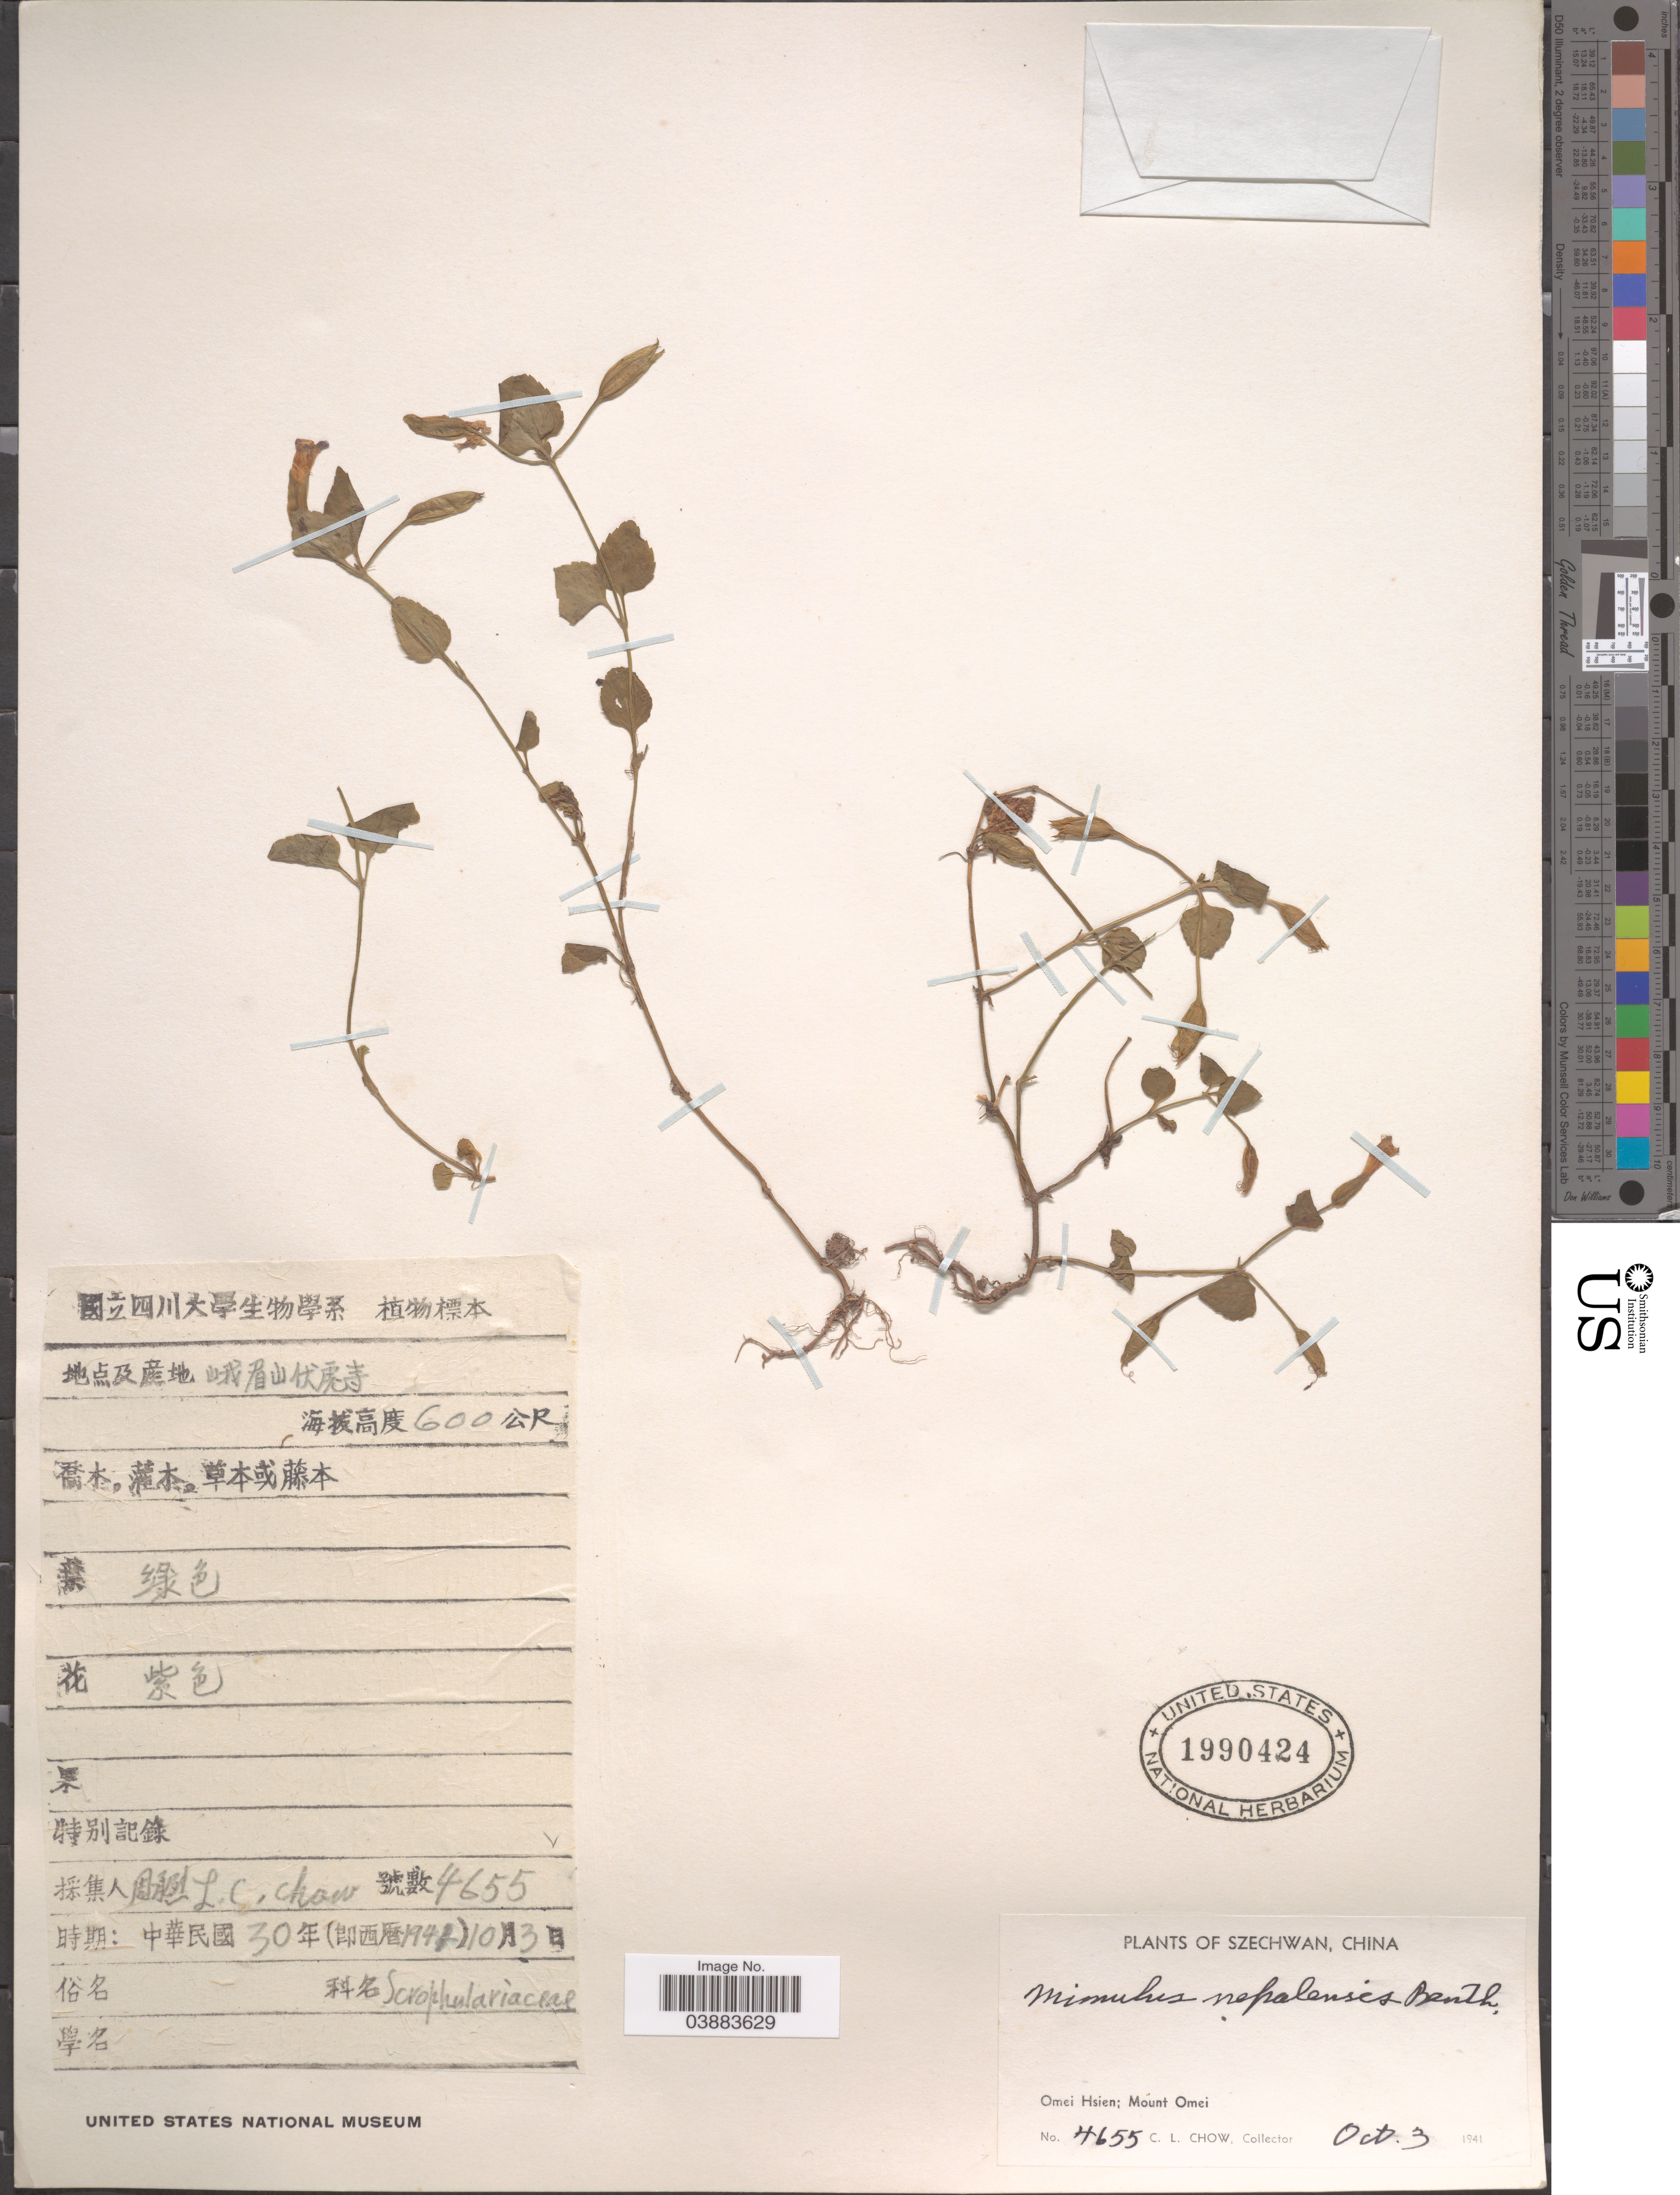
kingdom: Plantae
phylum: Tracheophyta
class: Magnoliopsida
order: Lamiales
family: Phrymaceae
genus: Mimulus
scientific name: Mimulus nepalensis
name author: Benth.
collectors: C. Chow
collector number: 4655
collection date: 1941-10-03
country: China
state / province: Sichuan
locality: Szechwan. Omei Hsien; Mount Omei.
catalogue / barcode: US 1990424